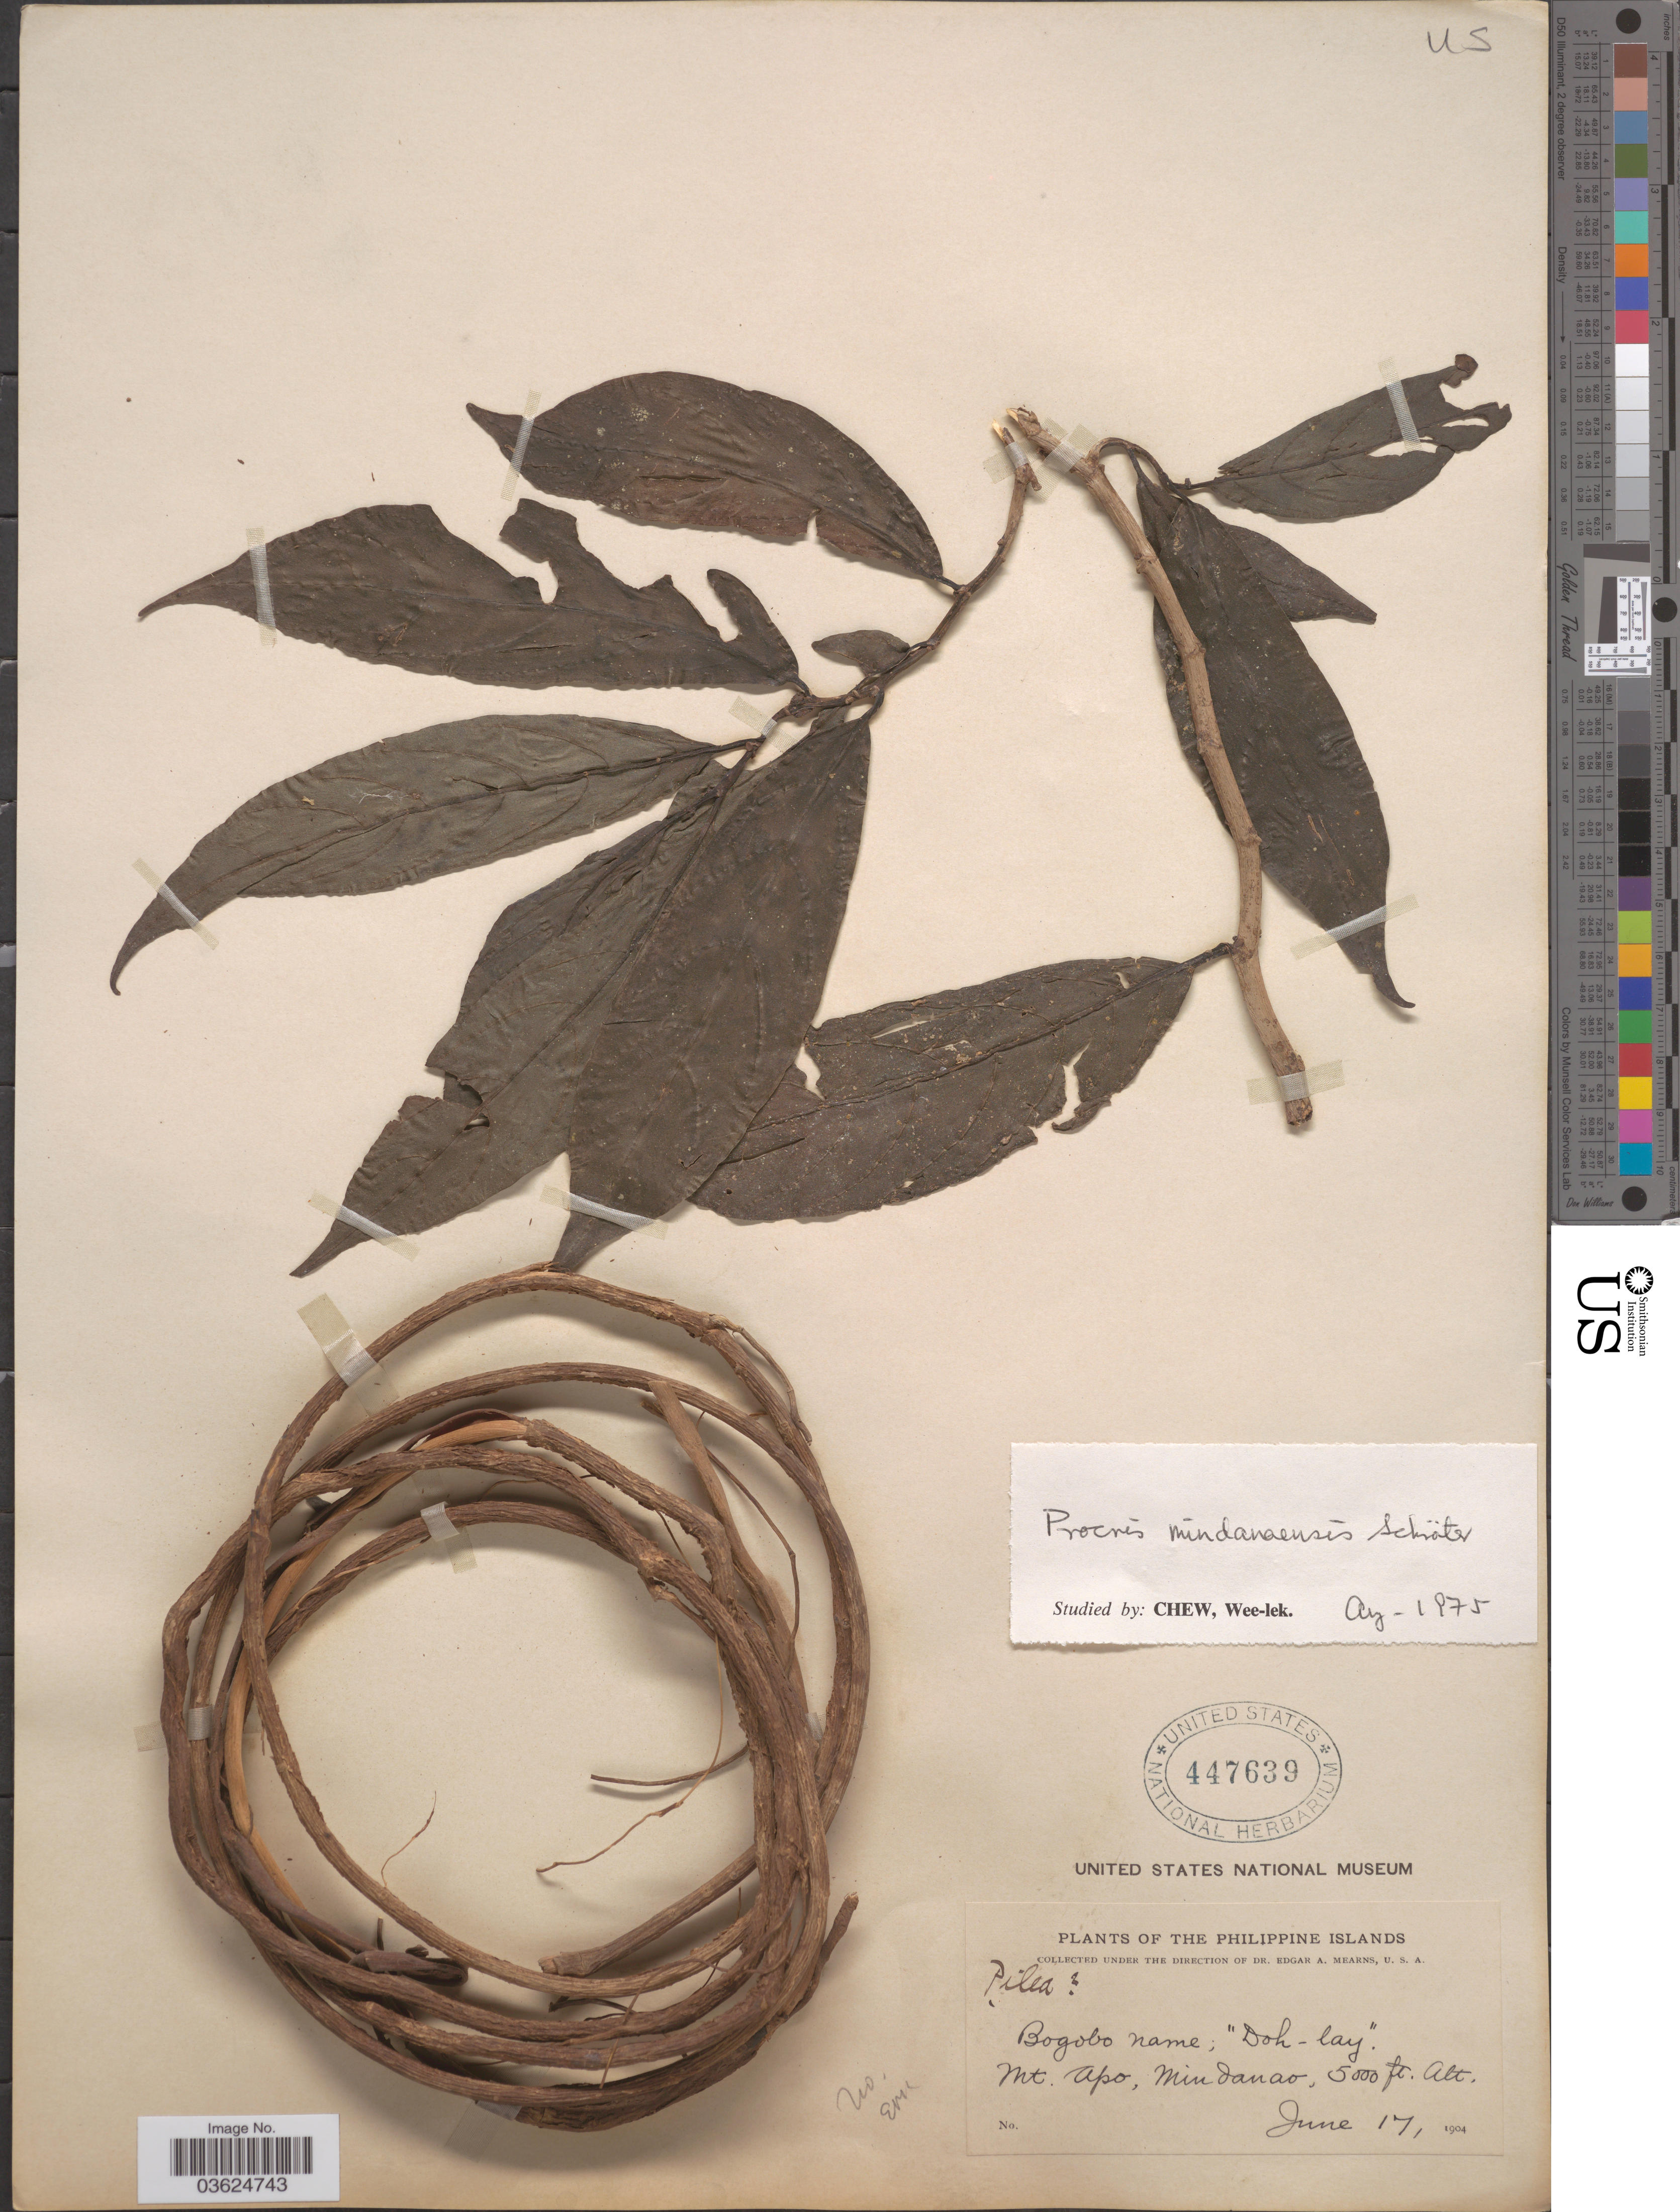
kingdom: Plantae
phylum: Tracheophyta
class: Magnoliopsida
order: Rosales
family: Urticaceae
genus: Procris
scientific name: Procris mindanaensis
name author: H. Schroet.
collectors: E. A. Mearns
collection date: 1904-06-17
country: Philippines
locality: Mt. Apo, Mindanao.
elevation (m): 1524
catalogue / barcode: US 447639